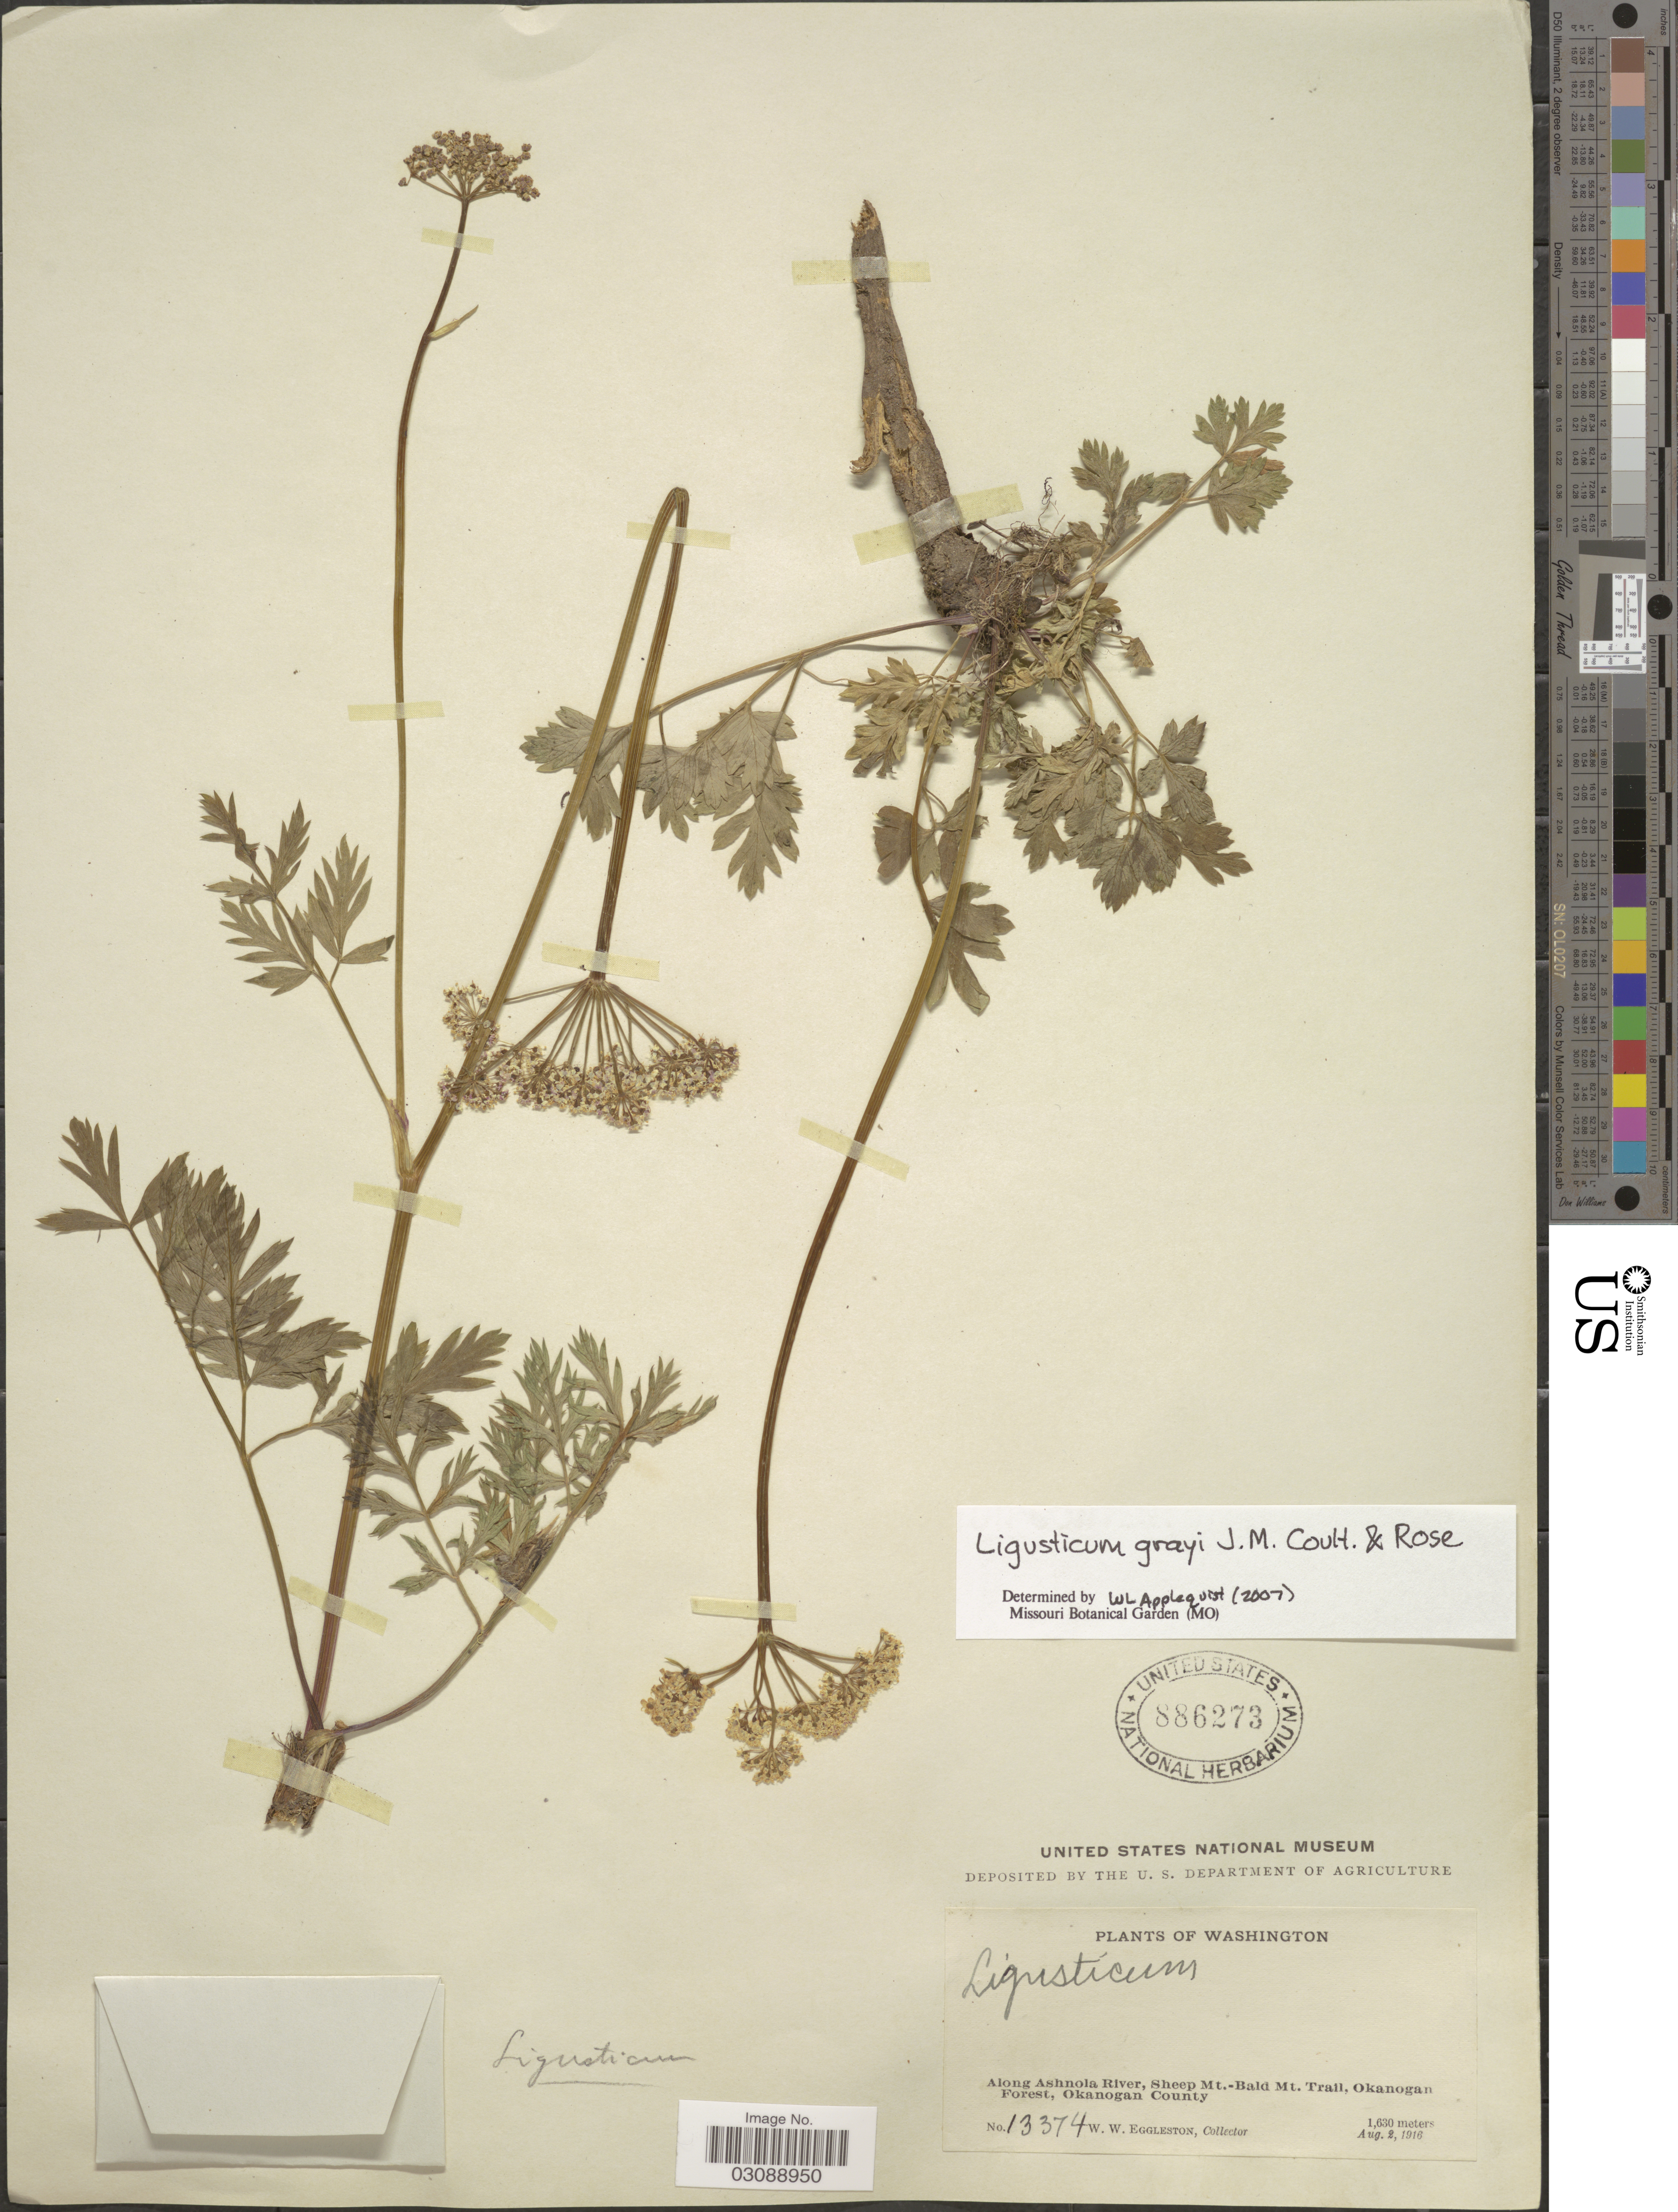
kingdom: Plantae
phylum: Tracheophyta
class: Magnoliopsida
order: Apiales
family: Apiaceae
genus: Ligusticum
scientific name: Ligusticum grayi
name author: J.M. Coult. & Rose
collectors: W. W. Eggleston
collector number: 13374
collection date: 1916-08-02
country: United States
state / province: Washington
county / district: Okanogan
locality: Along Ashnola River, Sheep Mt. -Bald Mt. Trail, Okanogan Forest, Okanogan County.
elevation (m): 1630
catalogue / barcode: US 886273